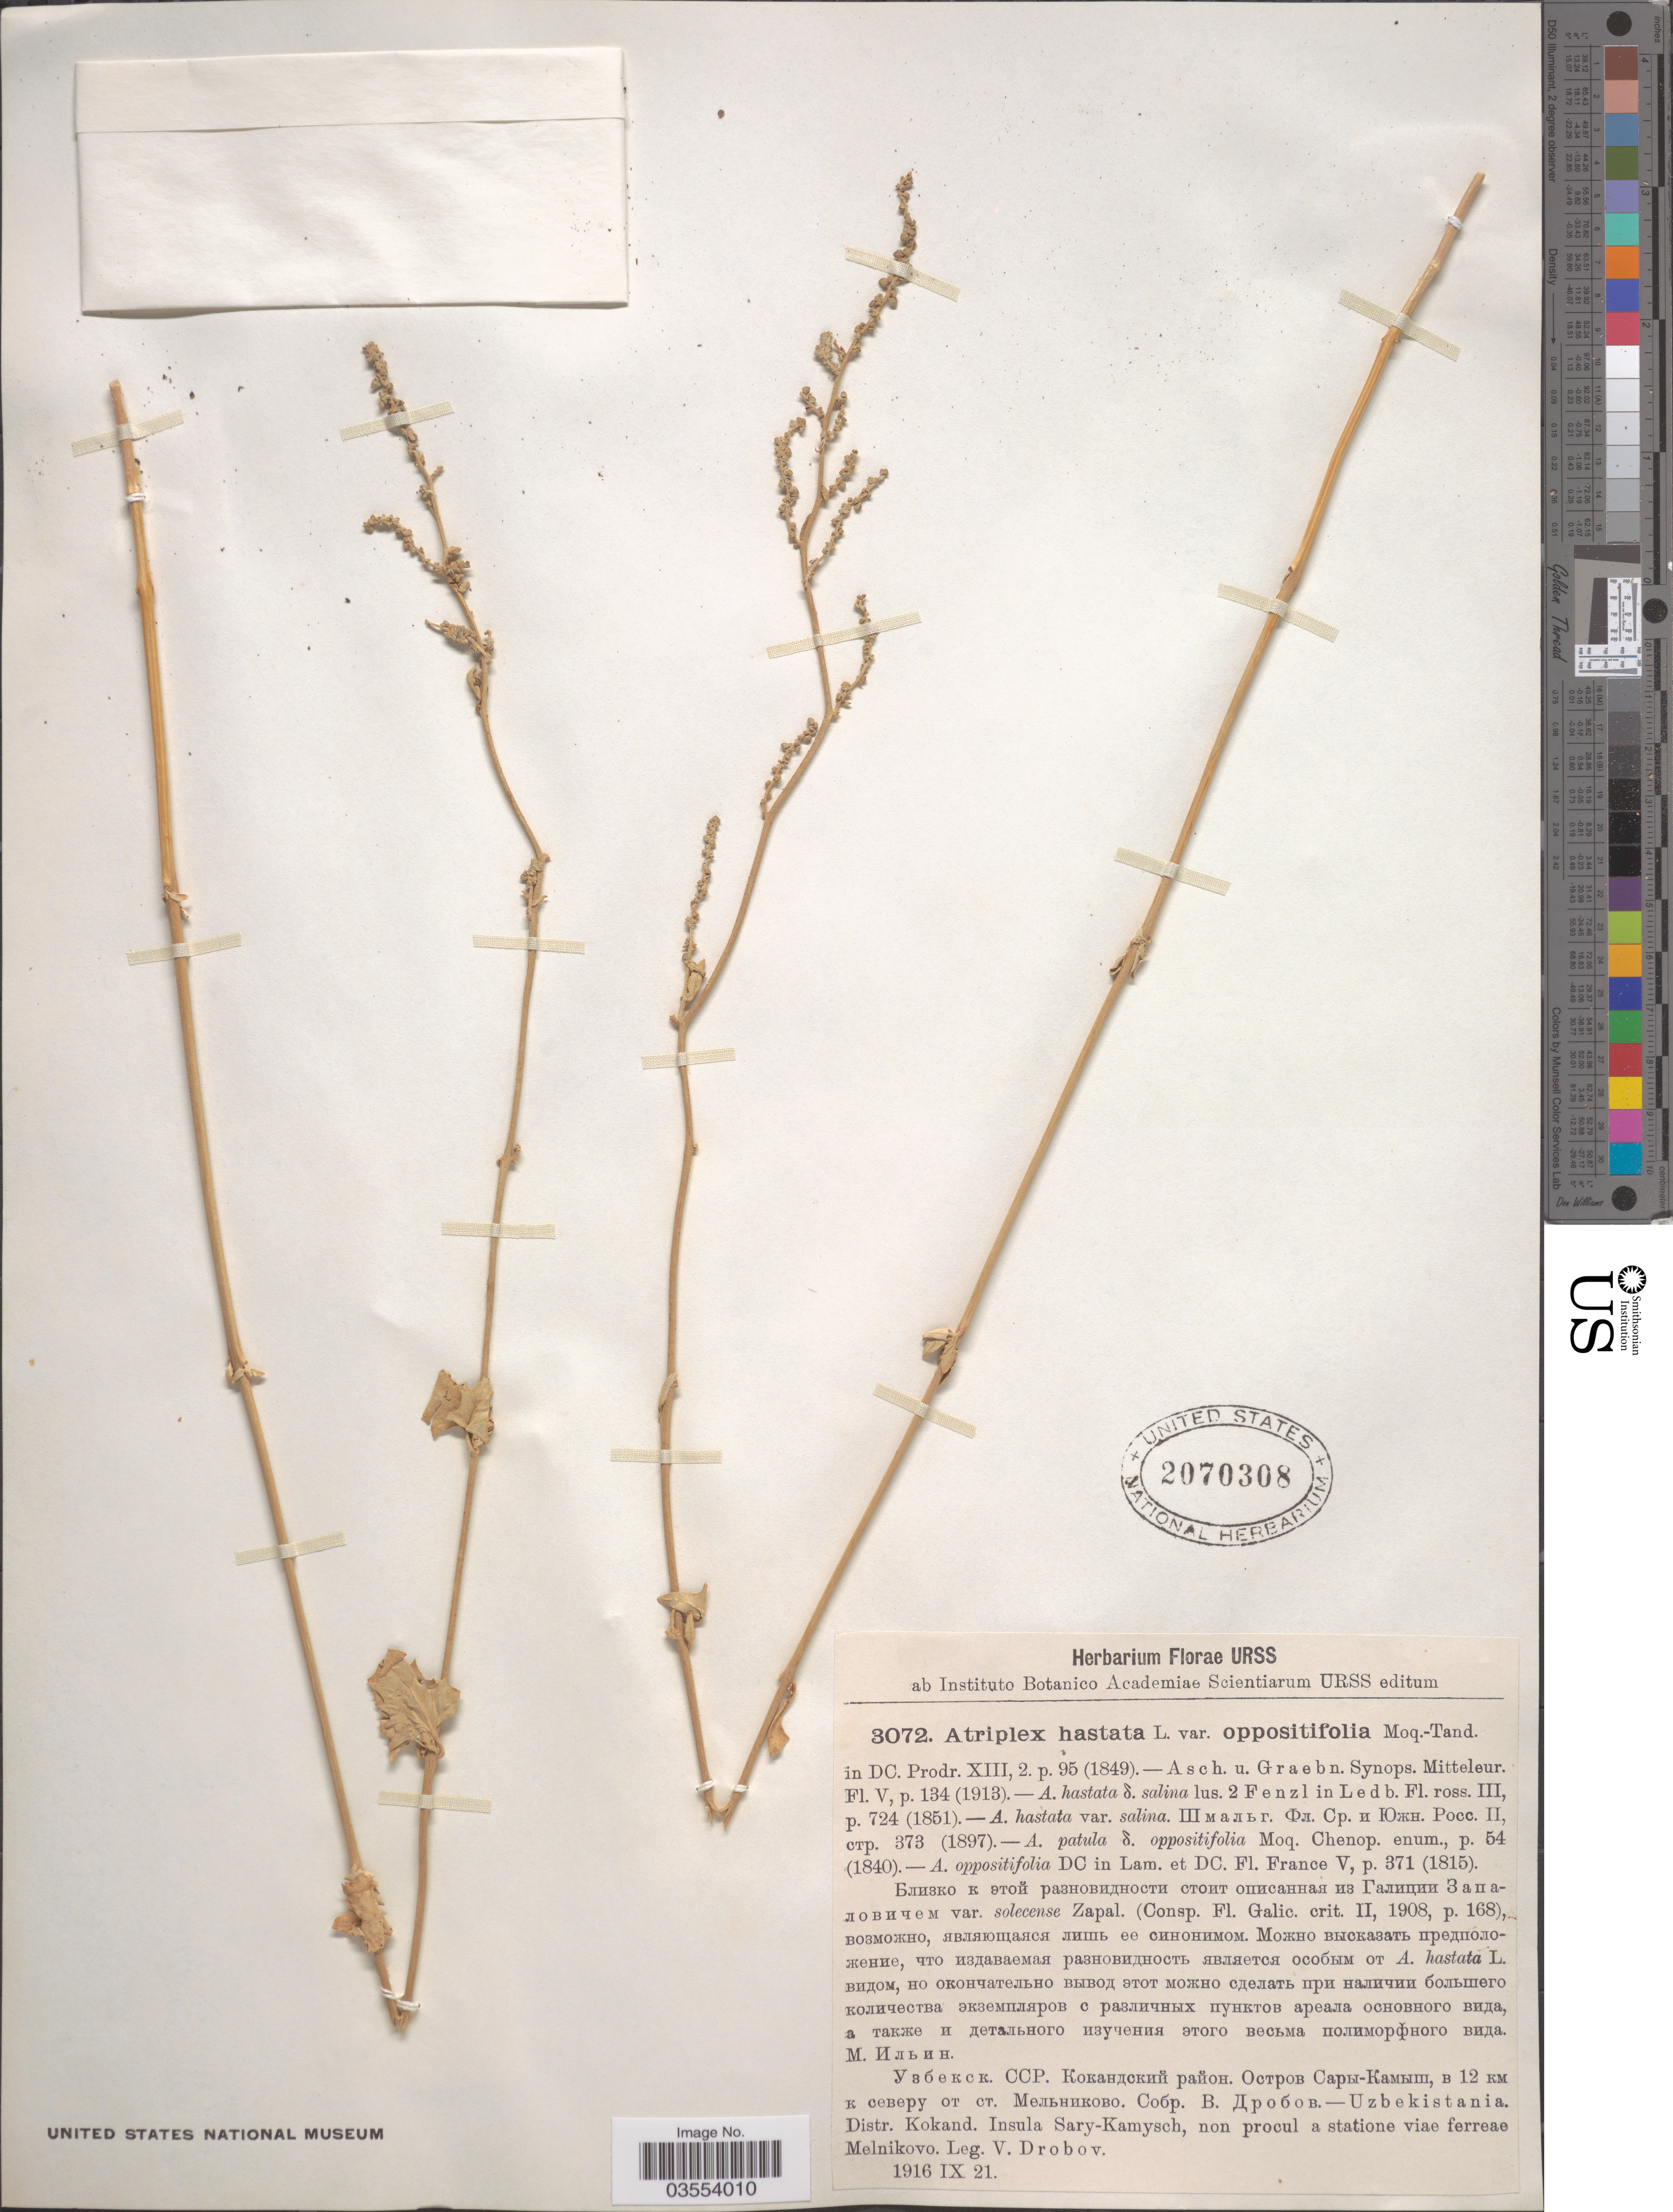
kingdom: Plantae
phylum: Tracheophyta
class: Magnoliopsida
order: Caryophyllales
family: Amaranthaceae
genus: Atriplex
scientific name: Atriplex hastata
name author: L.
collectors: V. Drobov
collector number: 3072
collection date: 1916-09-21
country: Uzbekistan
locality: Distr. Kokand. Insula Sary-Kamysch, non procul a statione viae ferreae Melnikovo.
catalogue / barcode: US 2070308